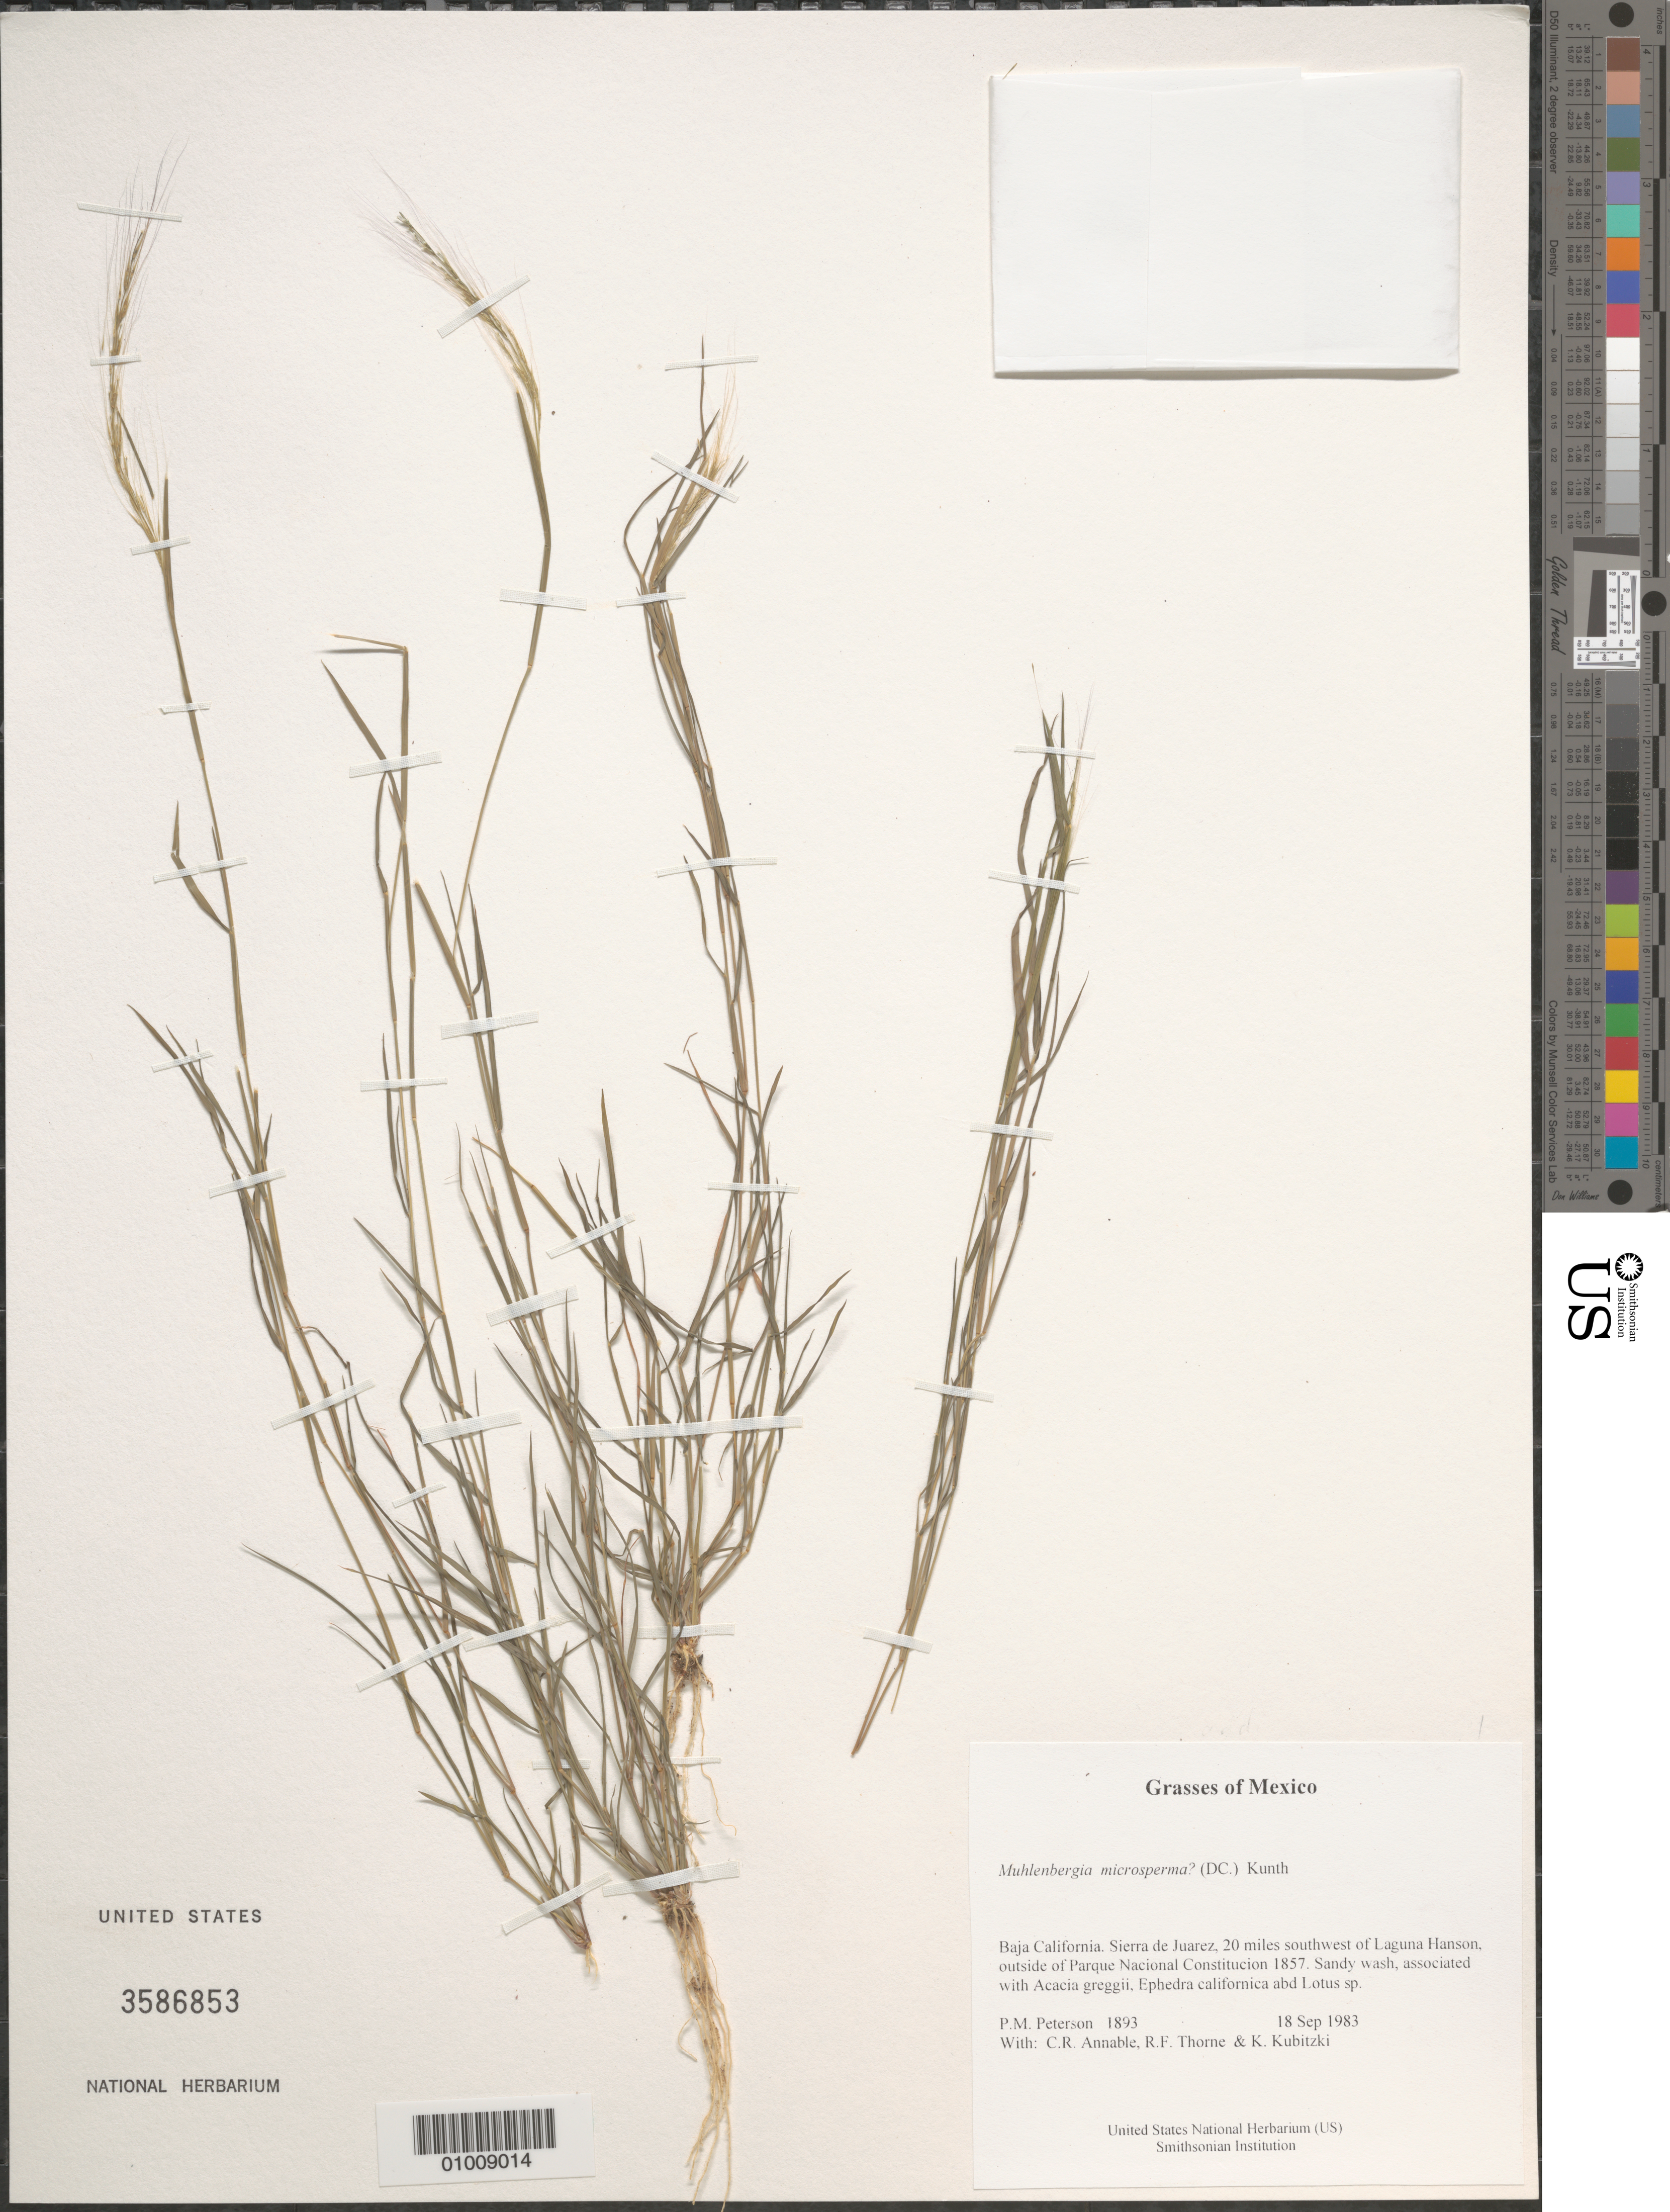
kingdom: Plantae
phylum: Tracheophyta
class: Liliopsida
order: Poales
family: Poaceae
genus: Muhlenbergia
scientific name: Muhlenbergia microsperma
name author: (DC.) Kunth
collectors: P. M. Peterson, C. R. Annable, R. F. Thorne & K. Kubitzki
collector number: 1893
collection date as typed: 018 Sep 1983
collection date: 1983-09-18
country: Mexico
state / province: Baja California Norte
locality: Sierra de Juarez, 20 miles southwest of Laguna Hanson, outside of Parque Nacional Constitucion 1857.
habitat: Sandy wash, associated with Acacia greggii, Ephedra californica abd Lotus sp.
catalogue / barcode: US 3586853